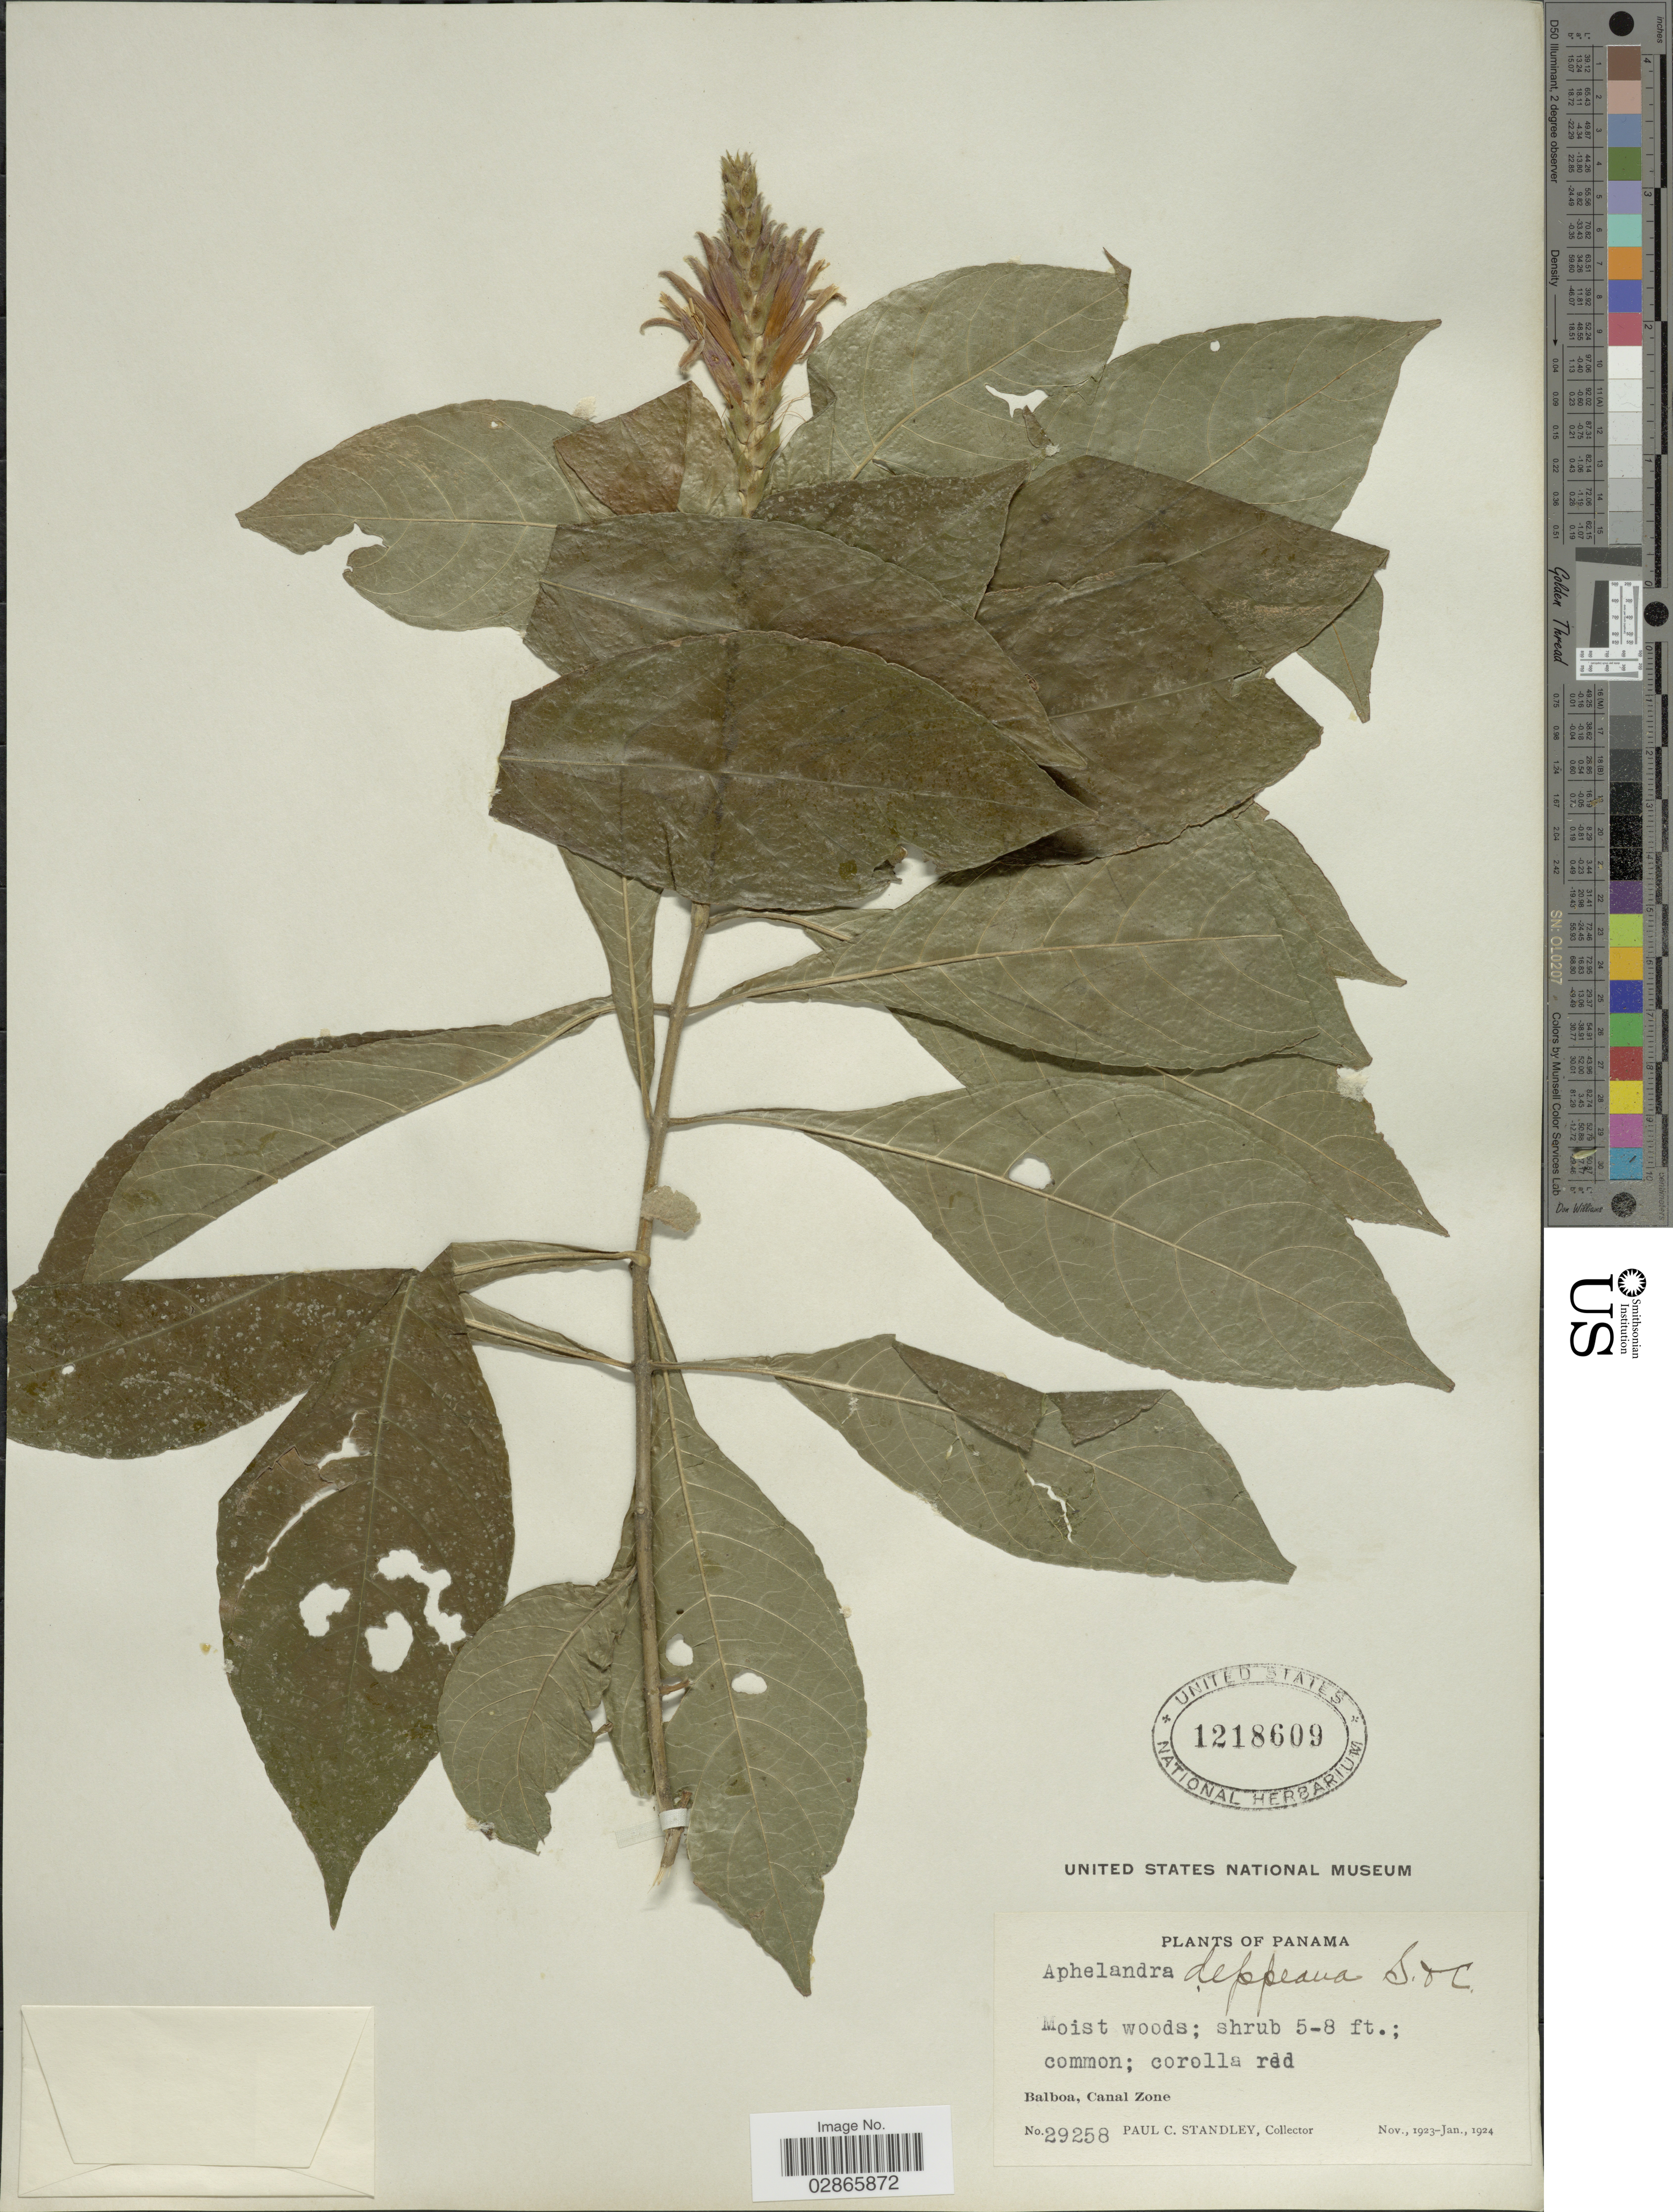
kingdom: Plantae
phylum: Tracheophyta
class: Magnoliopsida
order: Lamiales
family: Acanthaceae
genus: Aphelandra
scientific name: Aphelandra deppeana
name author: Schltdl. & Cham.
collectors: P. C. Standley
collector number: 29258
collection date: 1923-11/1924-01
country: Panama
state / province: Colón / Panamá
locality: Balboa, Canal Zone.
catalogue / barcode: US 1218609